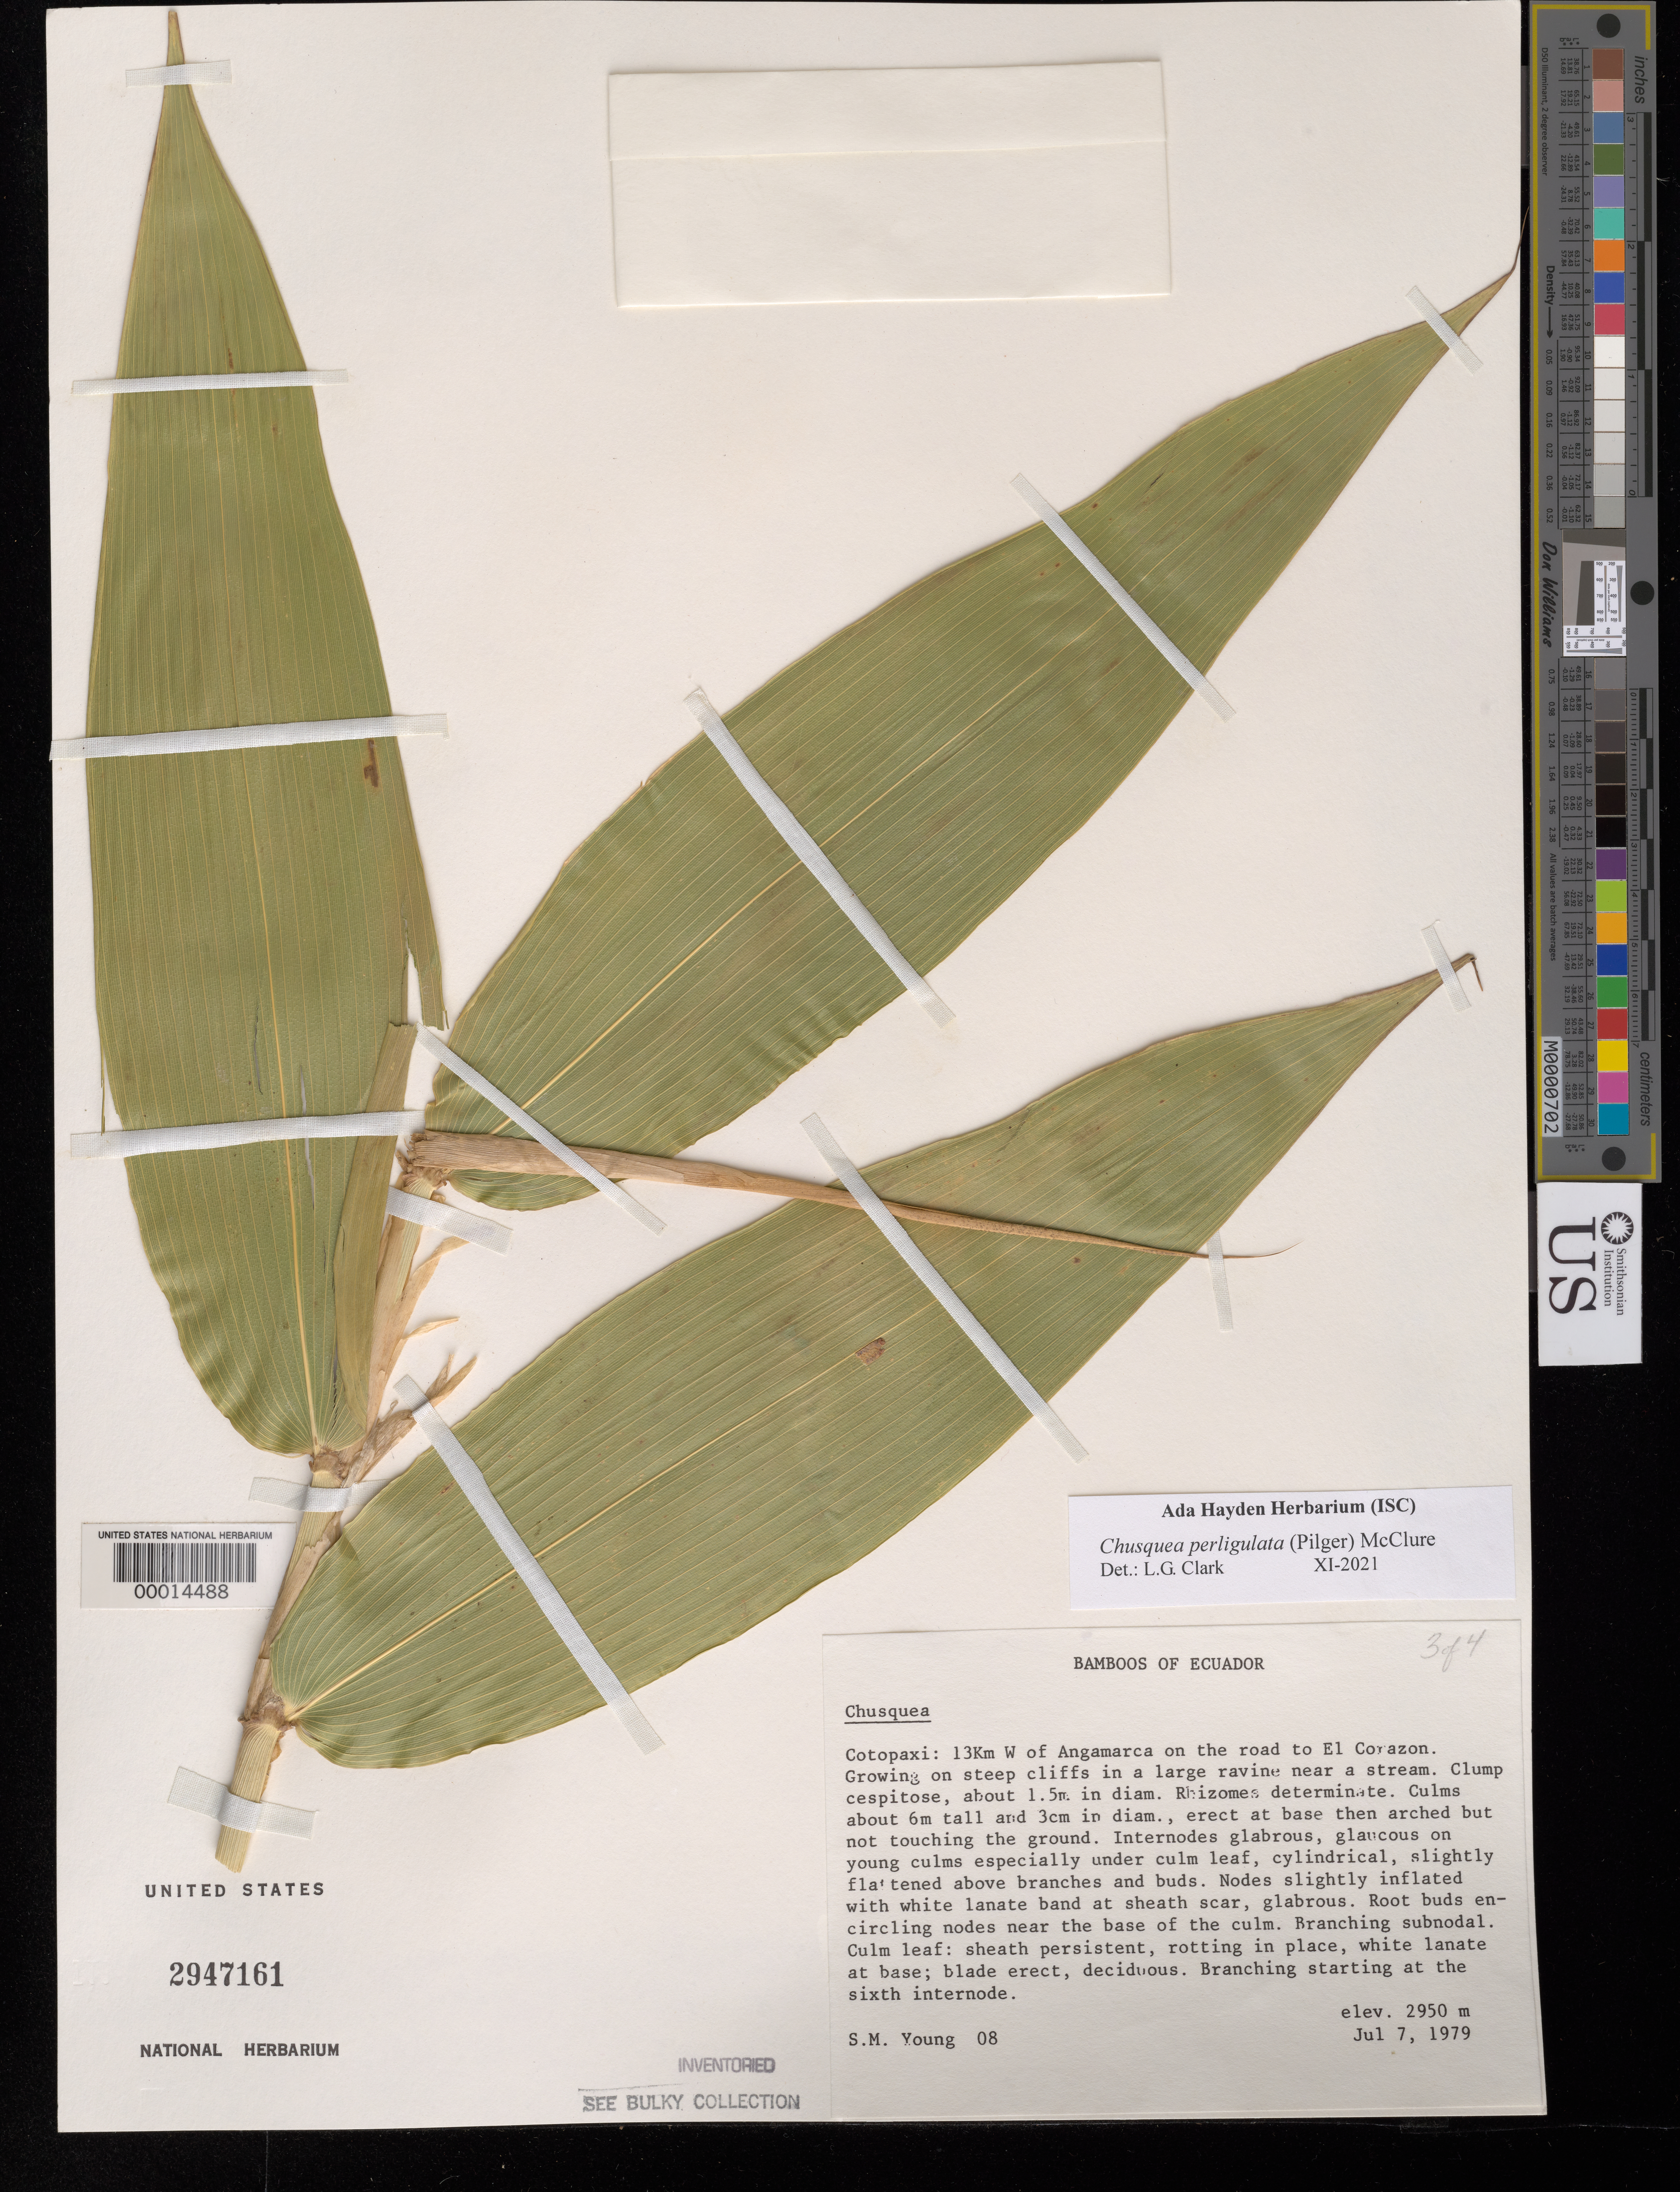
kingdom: Plantae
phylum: Tracheophyta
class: Liliopsida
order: Poales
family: Poaceae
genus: Chusquea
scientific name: Chusquea perligulata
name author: (Pilg.) McClure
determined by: Clark, Lynn G., (ISC), Iowa State University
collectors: S. Young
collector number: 08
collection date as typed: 07 Jul 1979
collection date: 1979-07-07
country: Ecuador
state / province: Cotopaxi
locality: AnGamarca/El Corazon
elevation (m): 2950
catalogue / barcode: US 2947161